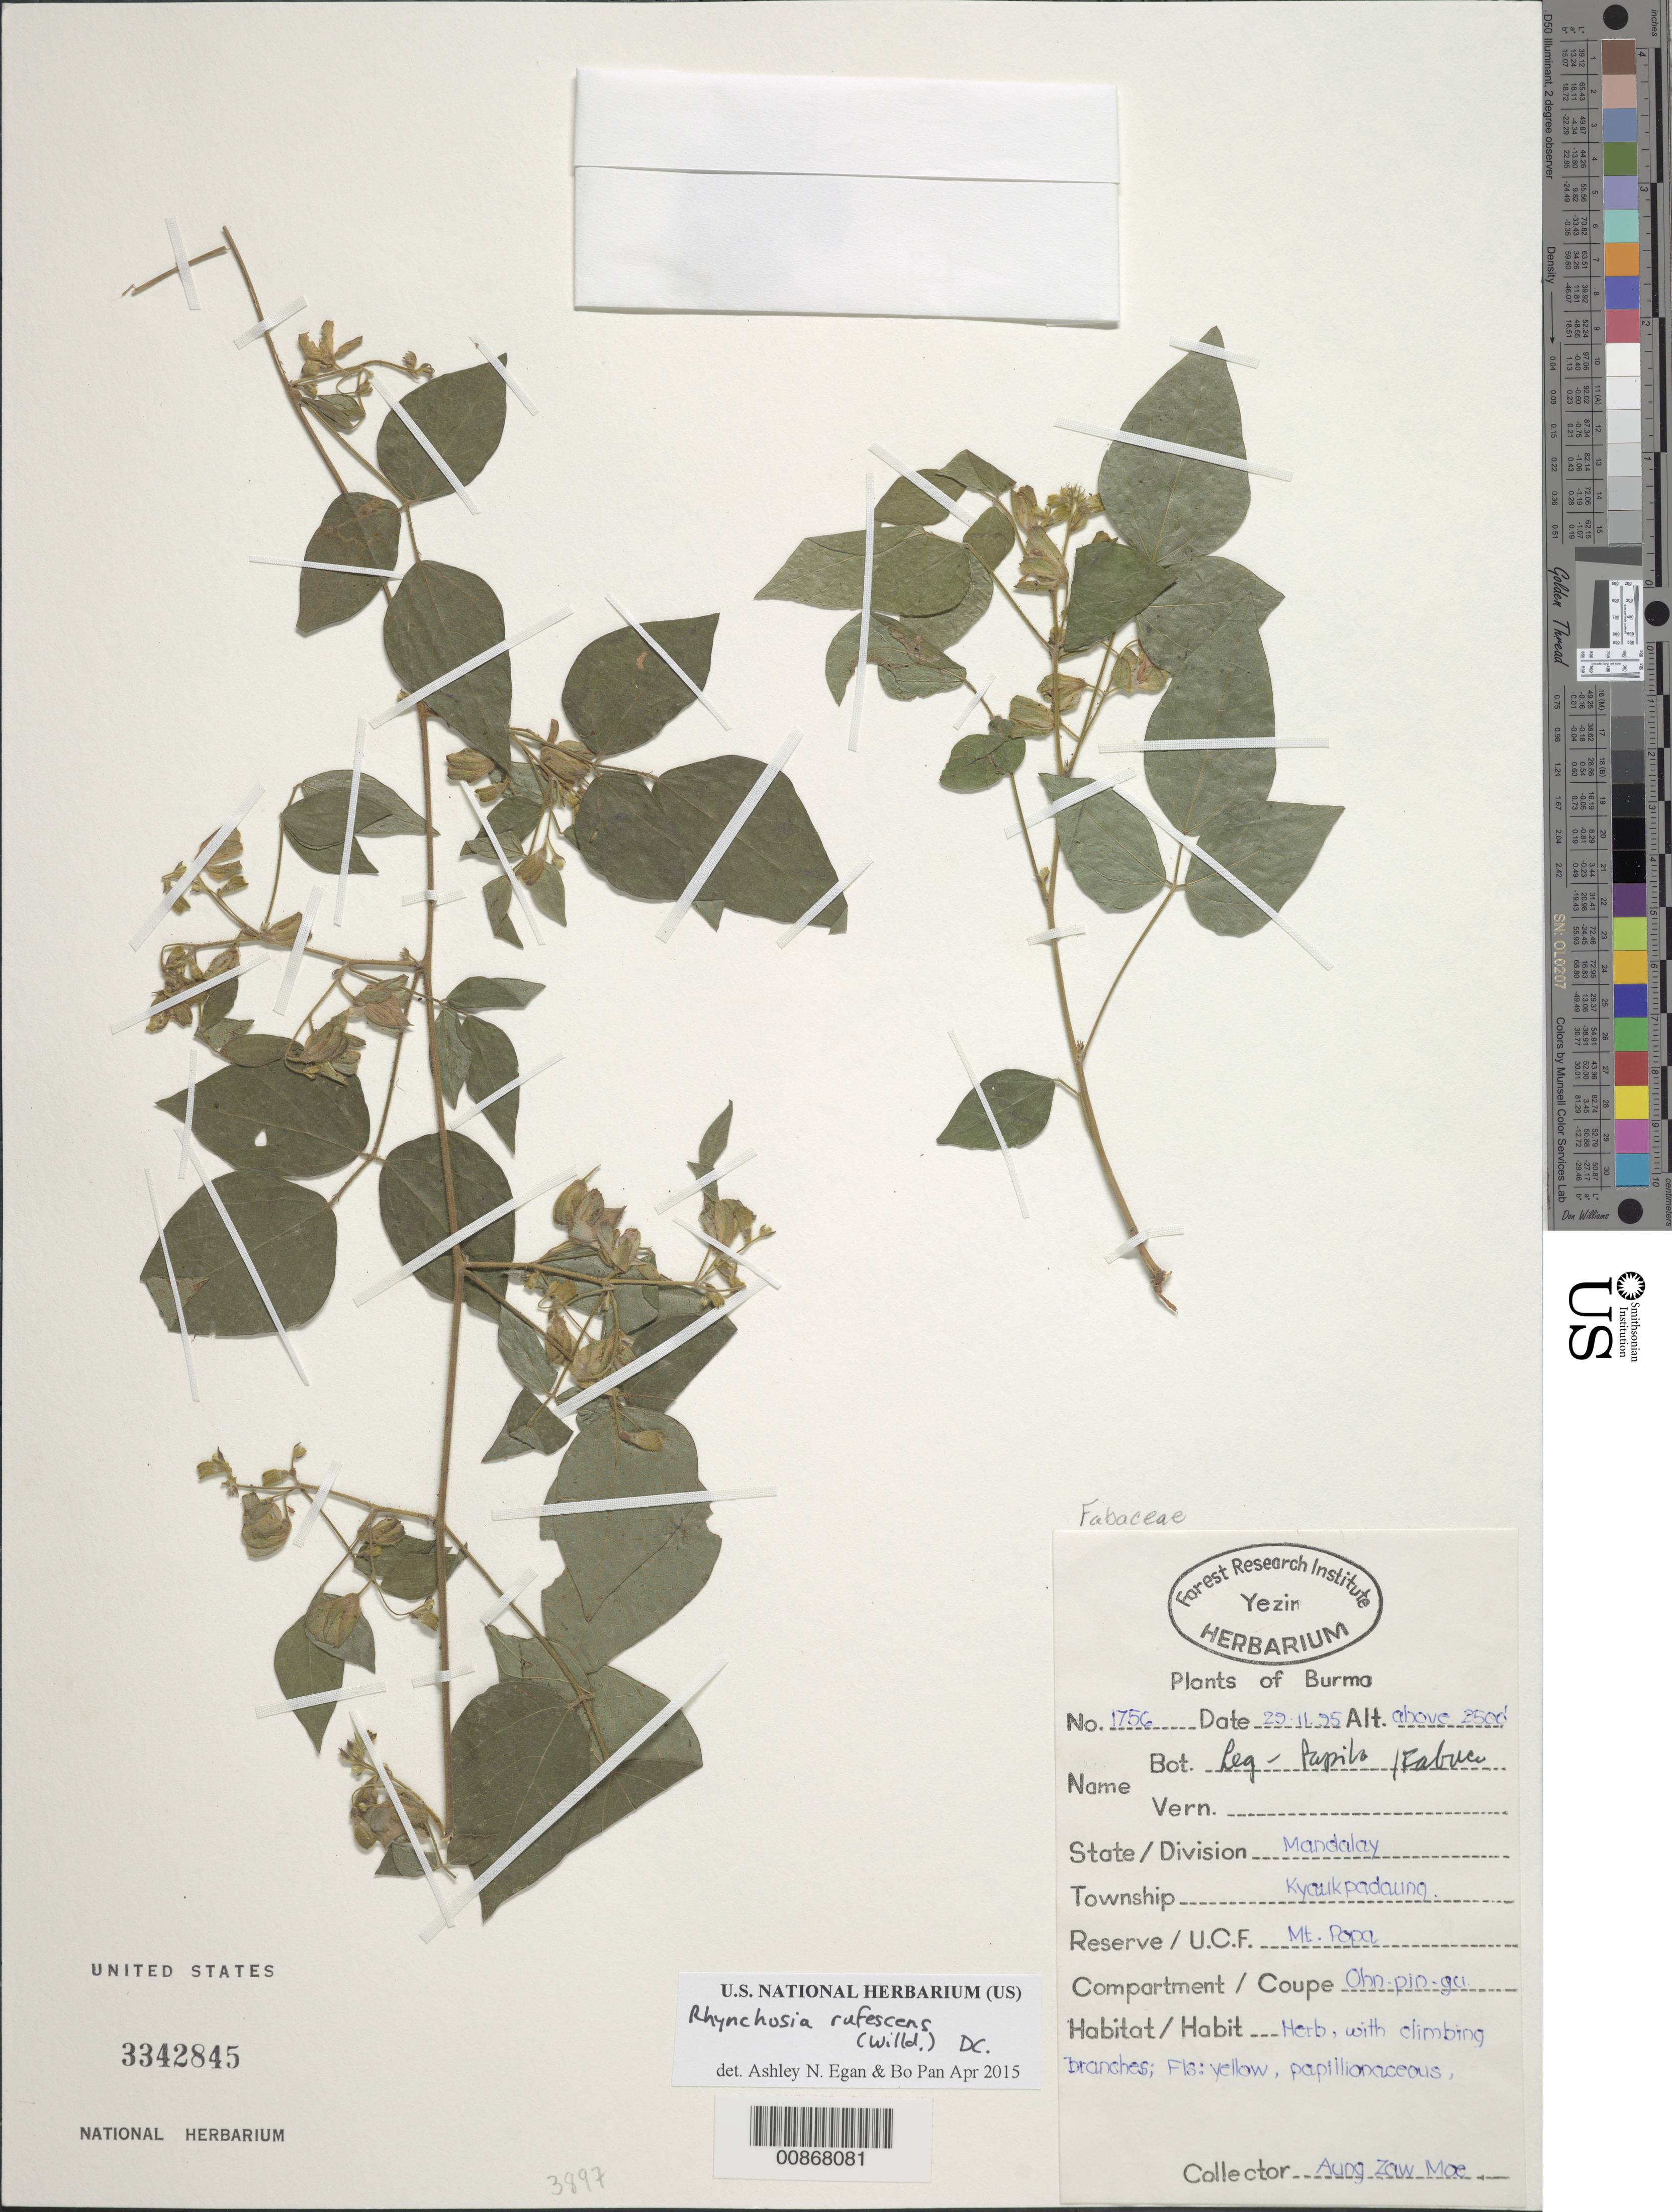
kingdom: Plantae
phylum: Tracheophyta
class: Magnoliopsida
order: Fabales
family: Fabaceae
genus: Rhynchosia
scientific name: Rhynchosia rufescens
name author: DC.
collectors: Aung Zaw Moe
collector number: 1756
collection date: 1995-11-29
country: Myanmar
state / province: Mandalay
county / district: Kyaukpadaung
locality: Mt. Popa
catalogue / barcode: US 3342845